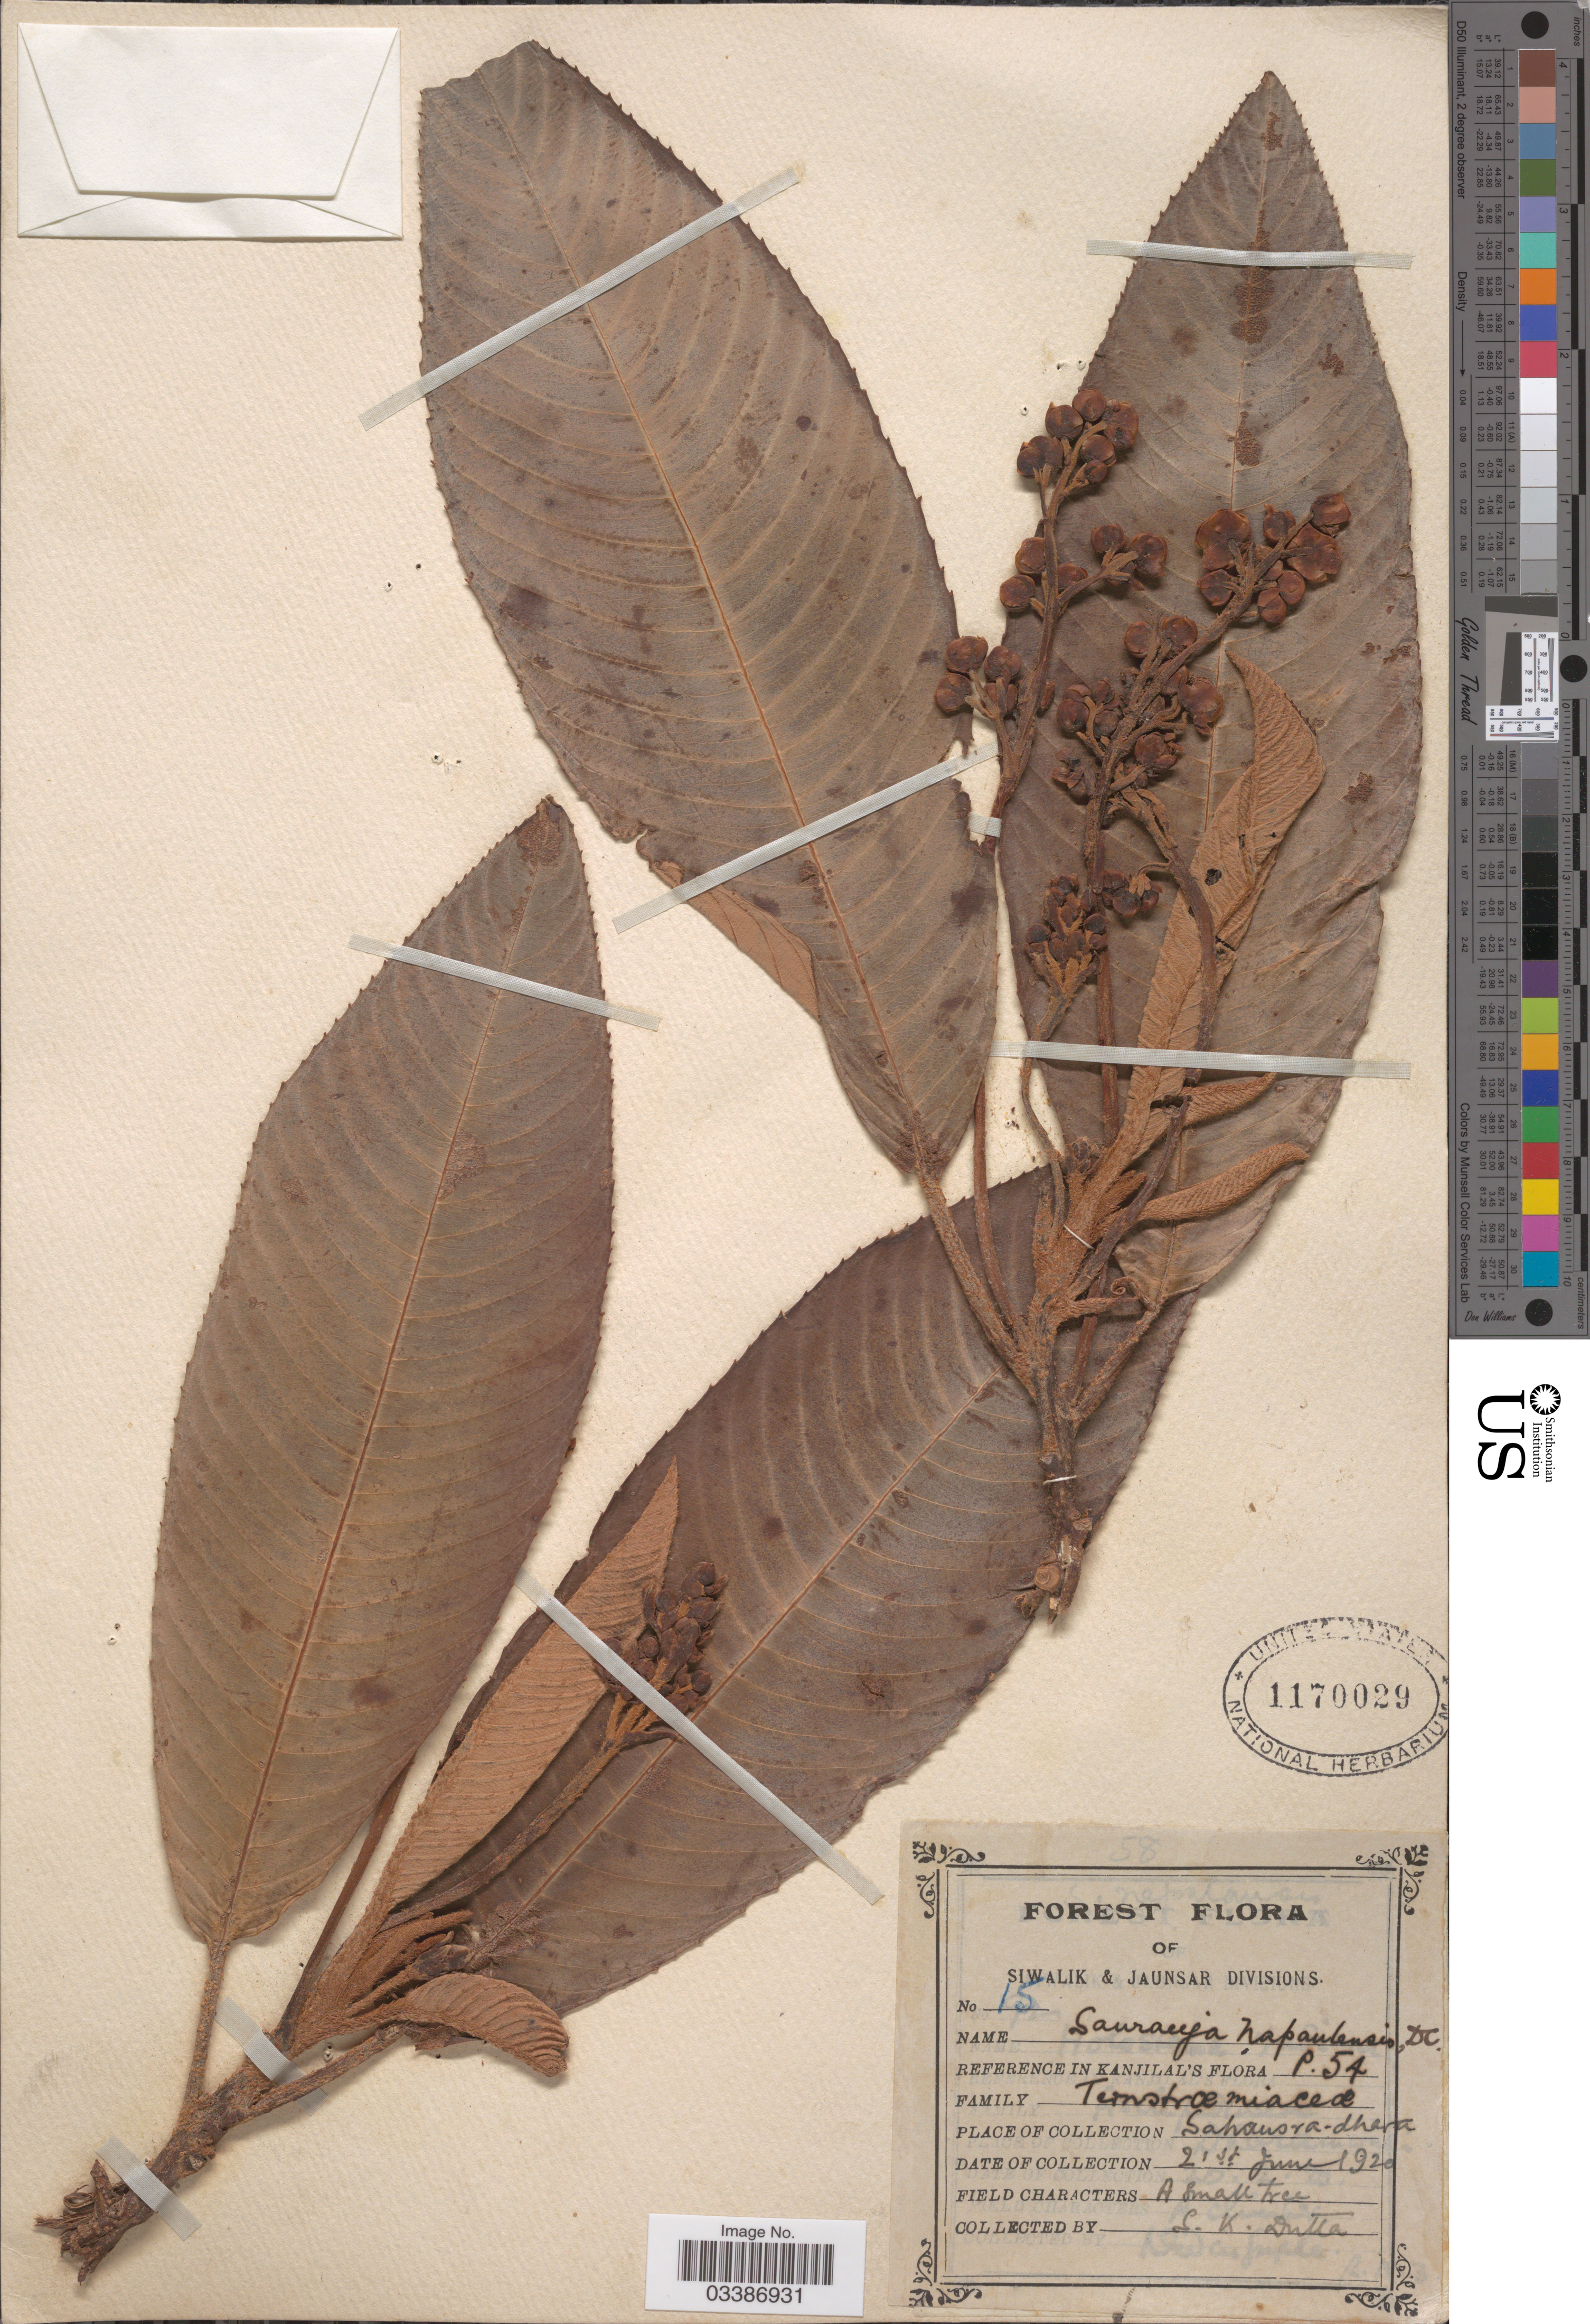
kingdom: Plantae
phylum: Tracheophyta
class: Magnoliopsida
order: Ericales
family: Actinidiaceae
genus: Saurauia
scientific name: Saurauia napaulensis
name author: DC.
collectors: S. Dutta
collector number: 15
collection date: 1920-06-21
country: India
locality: Sahausra-dhera [interpreted].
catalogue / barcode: US 1170029